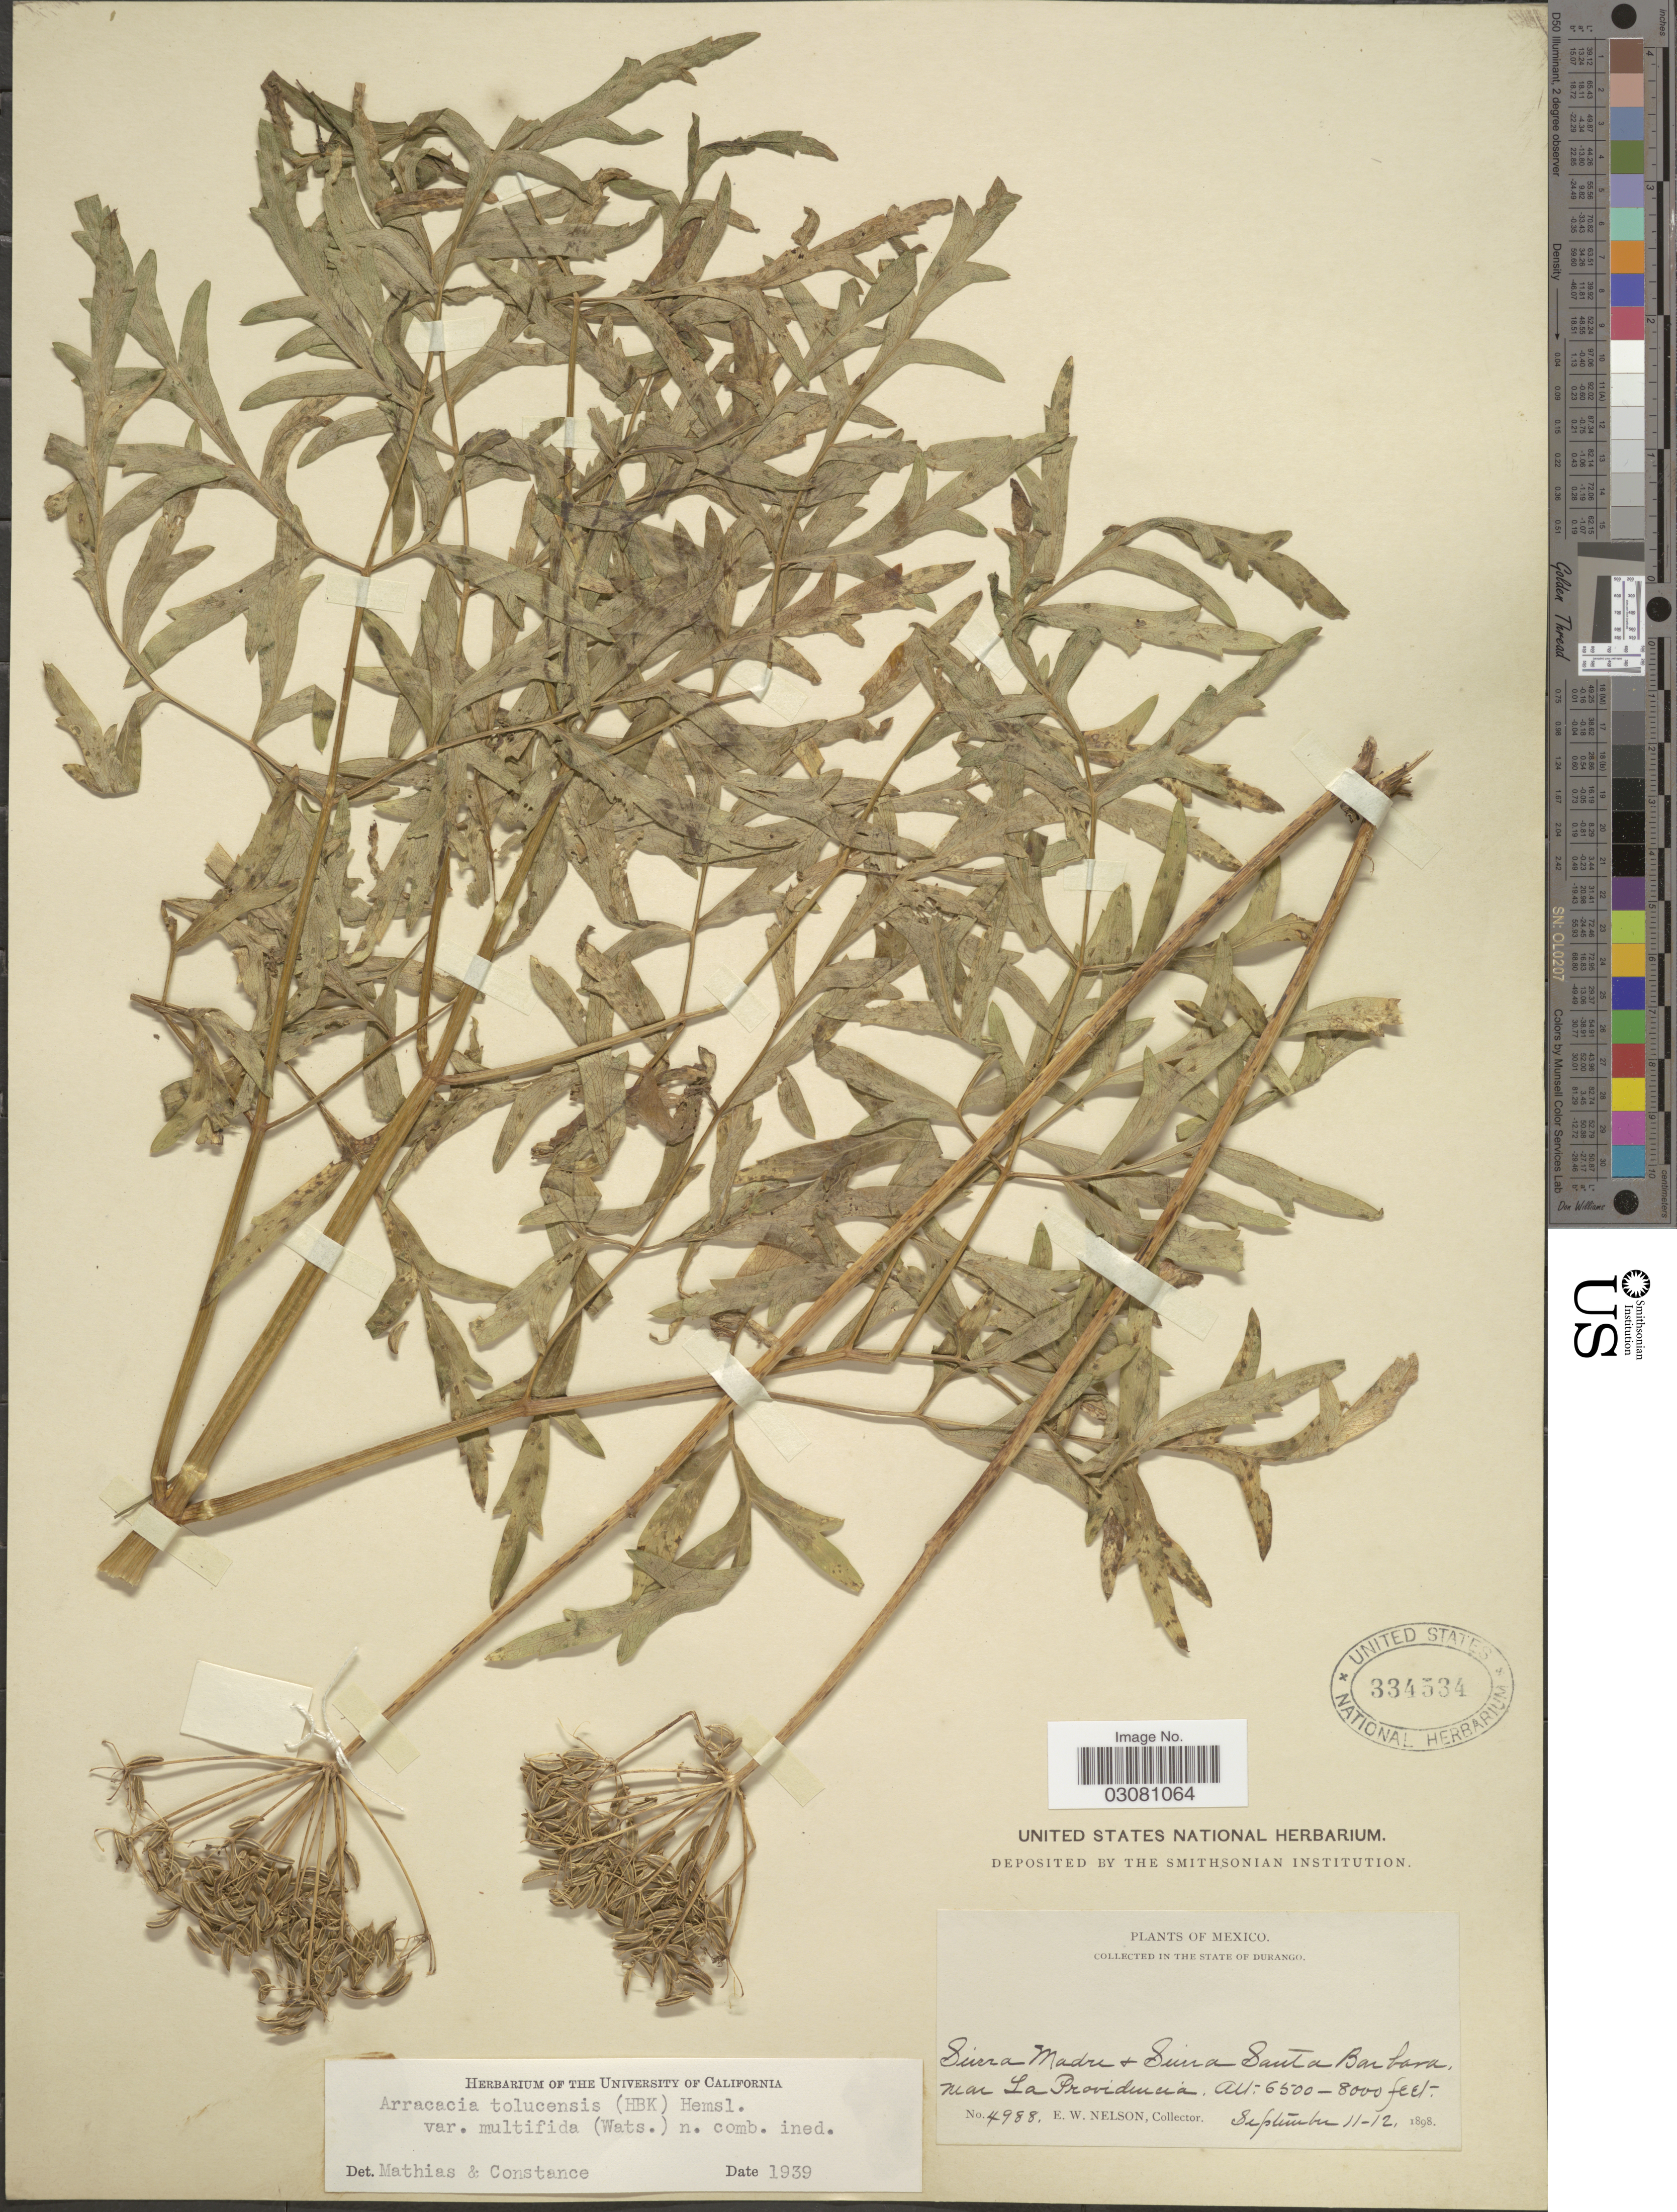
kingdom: Plantae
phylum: Tracheophyta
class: Magnoliopsida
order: Apiales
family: Apiaceae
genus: Arracacia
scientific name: Arracacia tolucensis var. multifida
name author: (S. Watson) Mathias & Constance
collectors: E. W. Nelson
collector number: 4988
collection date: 1898-09-11/1898-09-12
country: Mexico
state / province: Durango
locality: Collected in the State of Durango. Sierra Madre & Sierra Santa Barbara, near La Providencia.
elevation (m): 1981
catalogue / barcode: US 334534